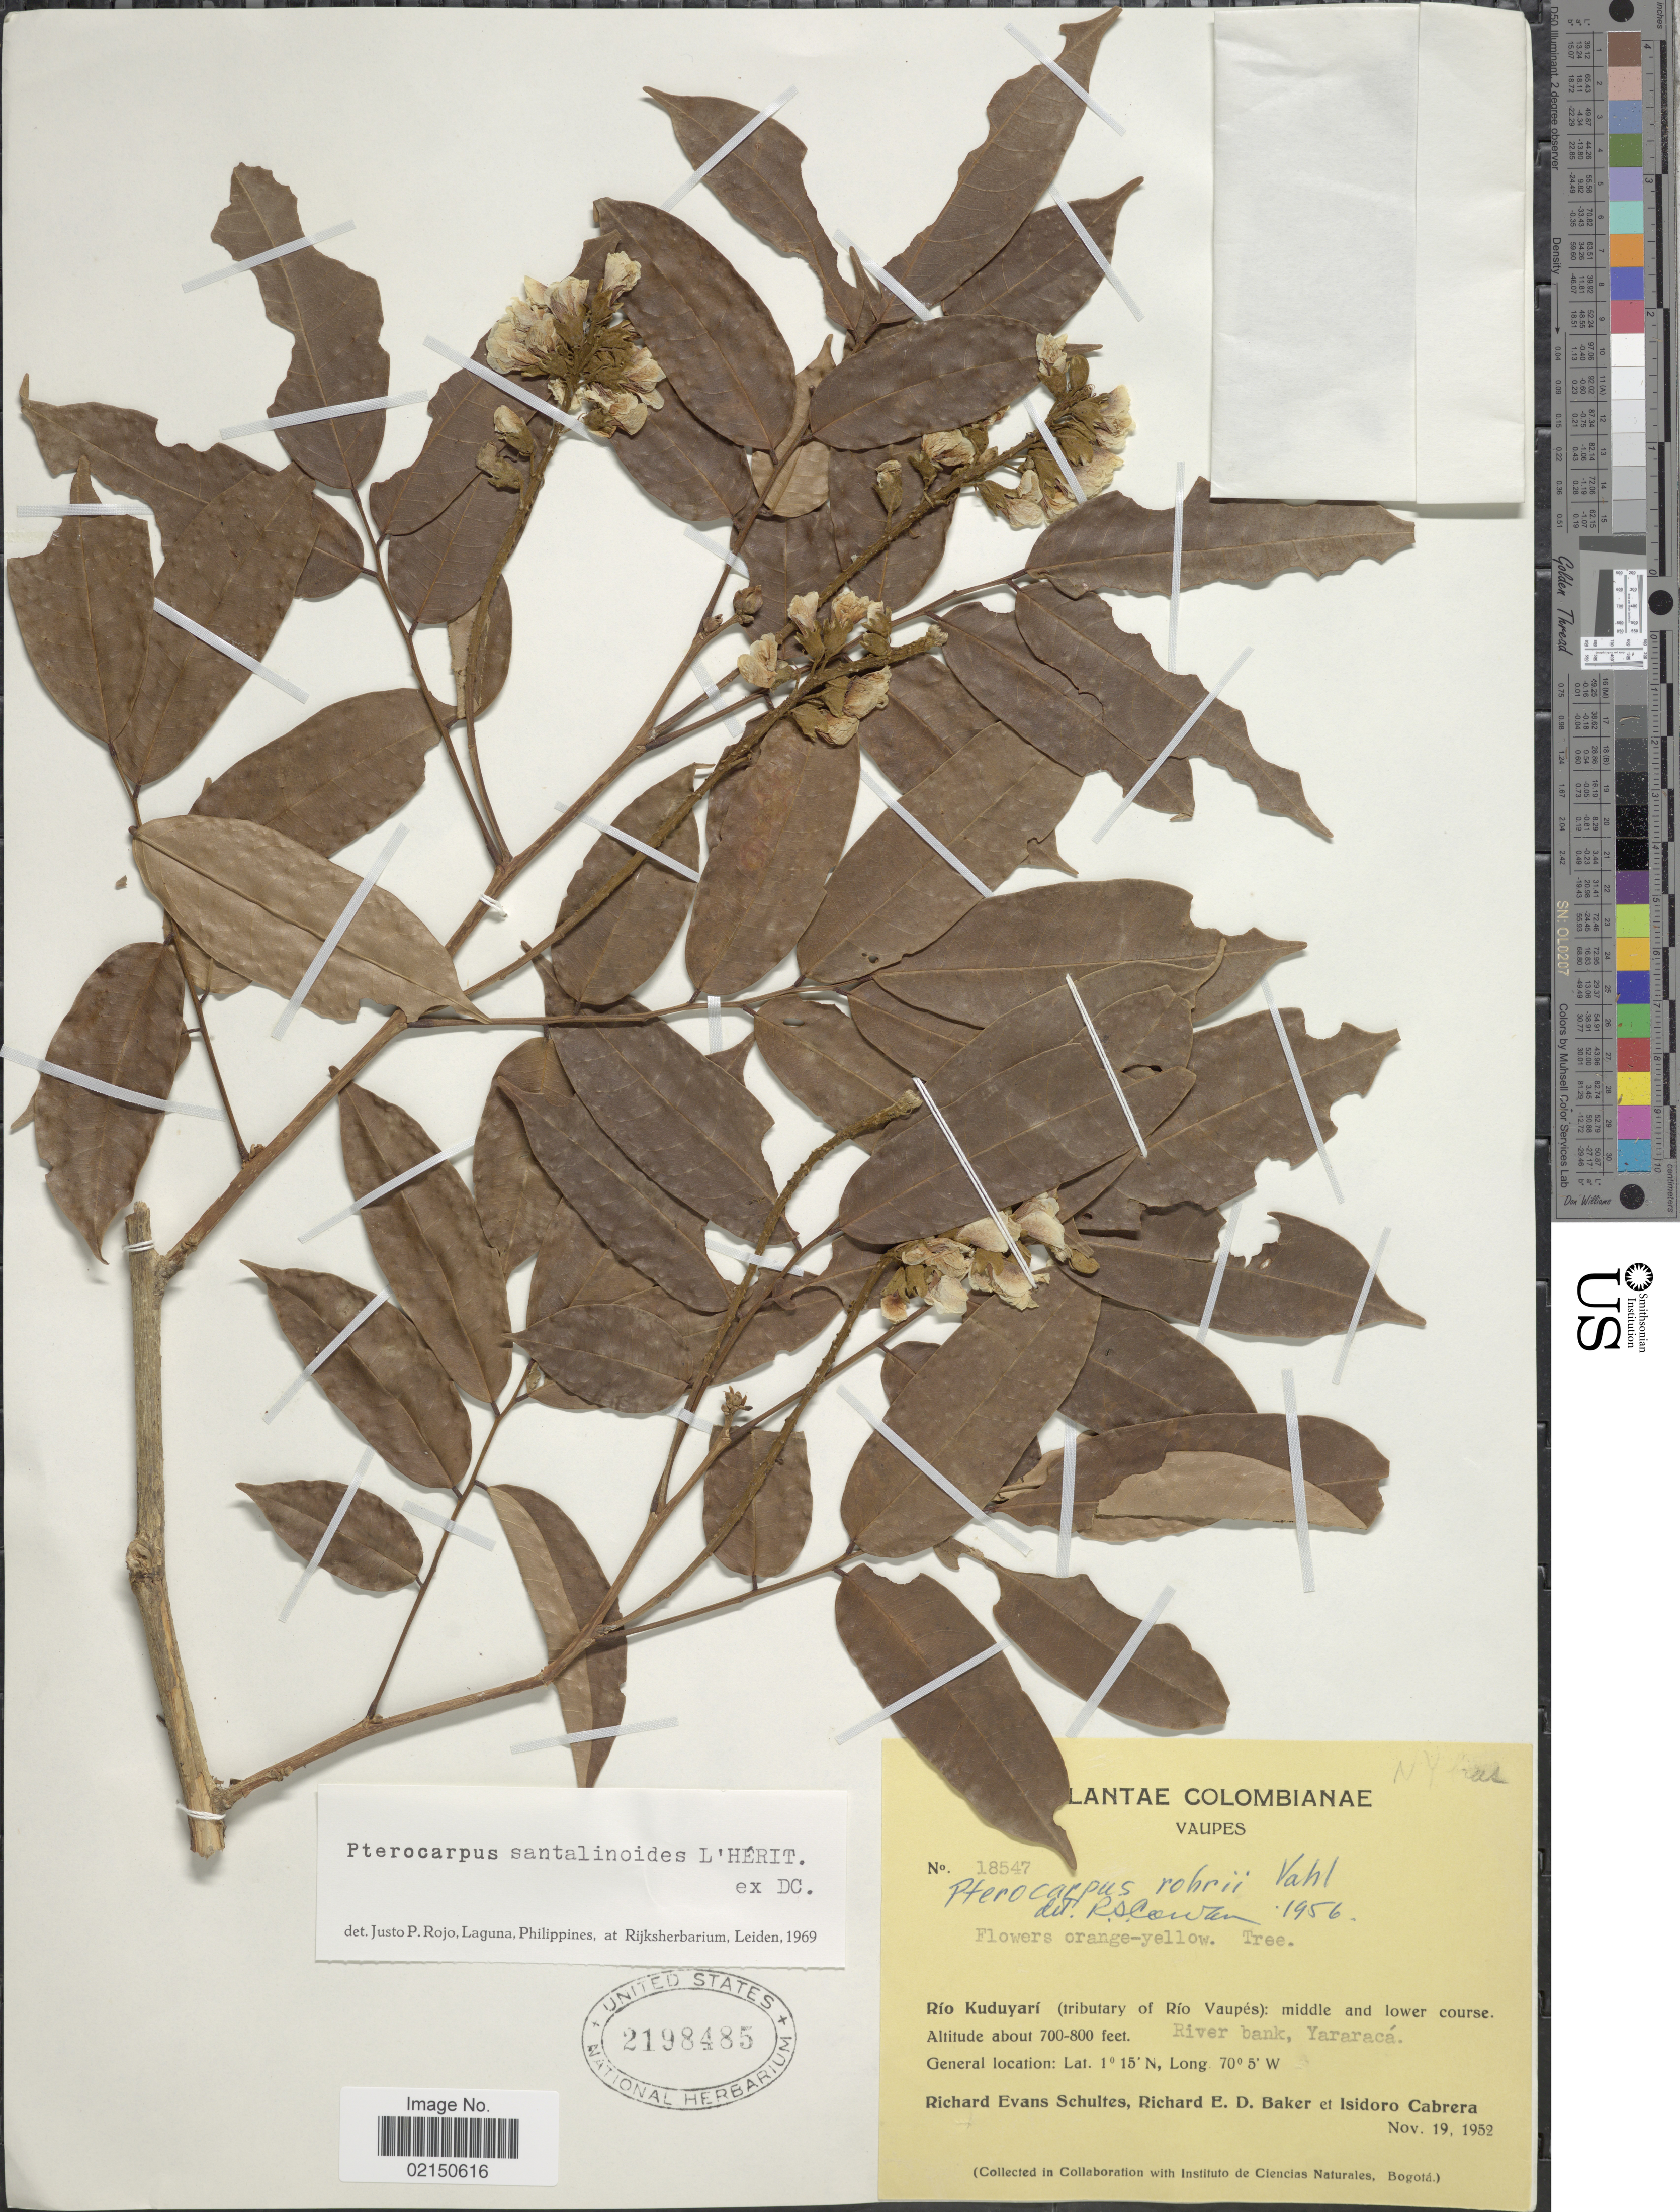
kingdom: Plantae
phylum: Tracheophyta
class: Magnoliopsida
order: Fabales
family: Fabaceae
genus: Pterocarpus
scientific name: Pterocarpus santalinoides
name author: L'Hér. ex DC.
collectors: R. E. Schultes, R. E. D. Baker & I. Cabrera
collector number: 18547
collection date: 1952-11-19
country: Colombia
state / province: Vaupés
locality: Rio Kuduyari (tributary of Rio Vaupes): middle and lower course, River bank, Yararaca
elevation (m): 213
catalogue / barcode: US 2198485